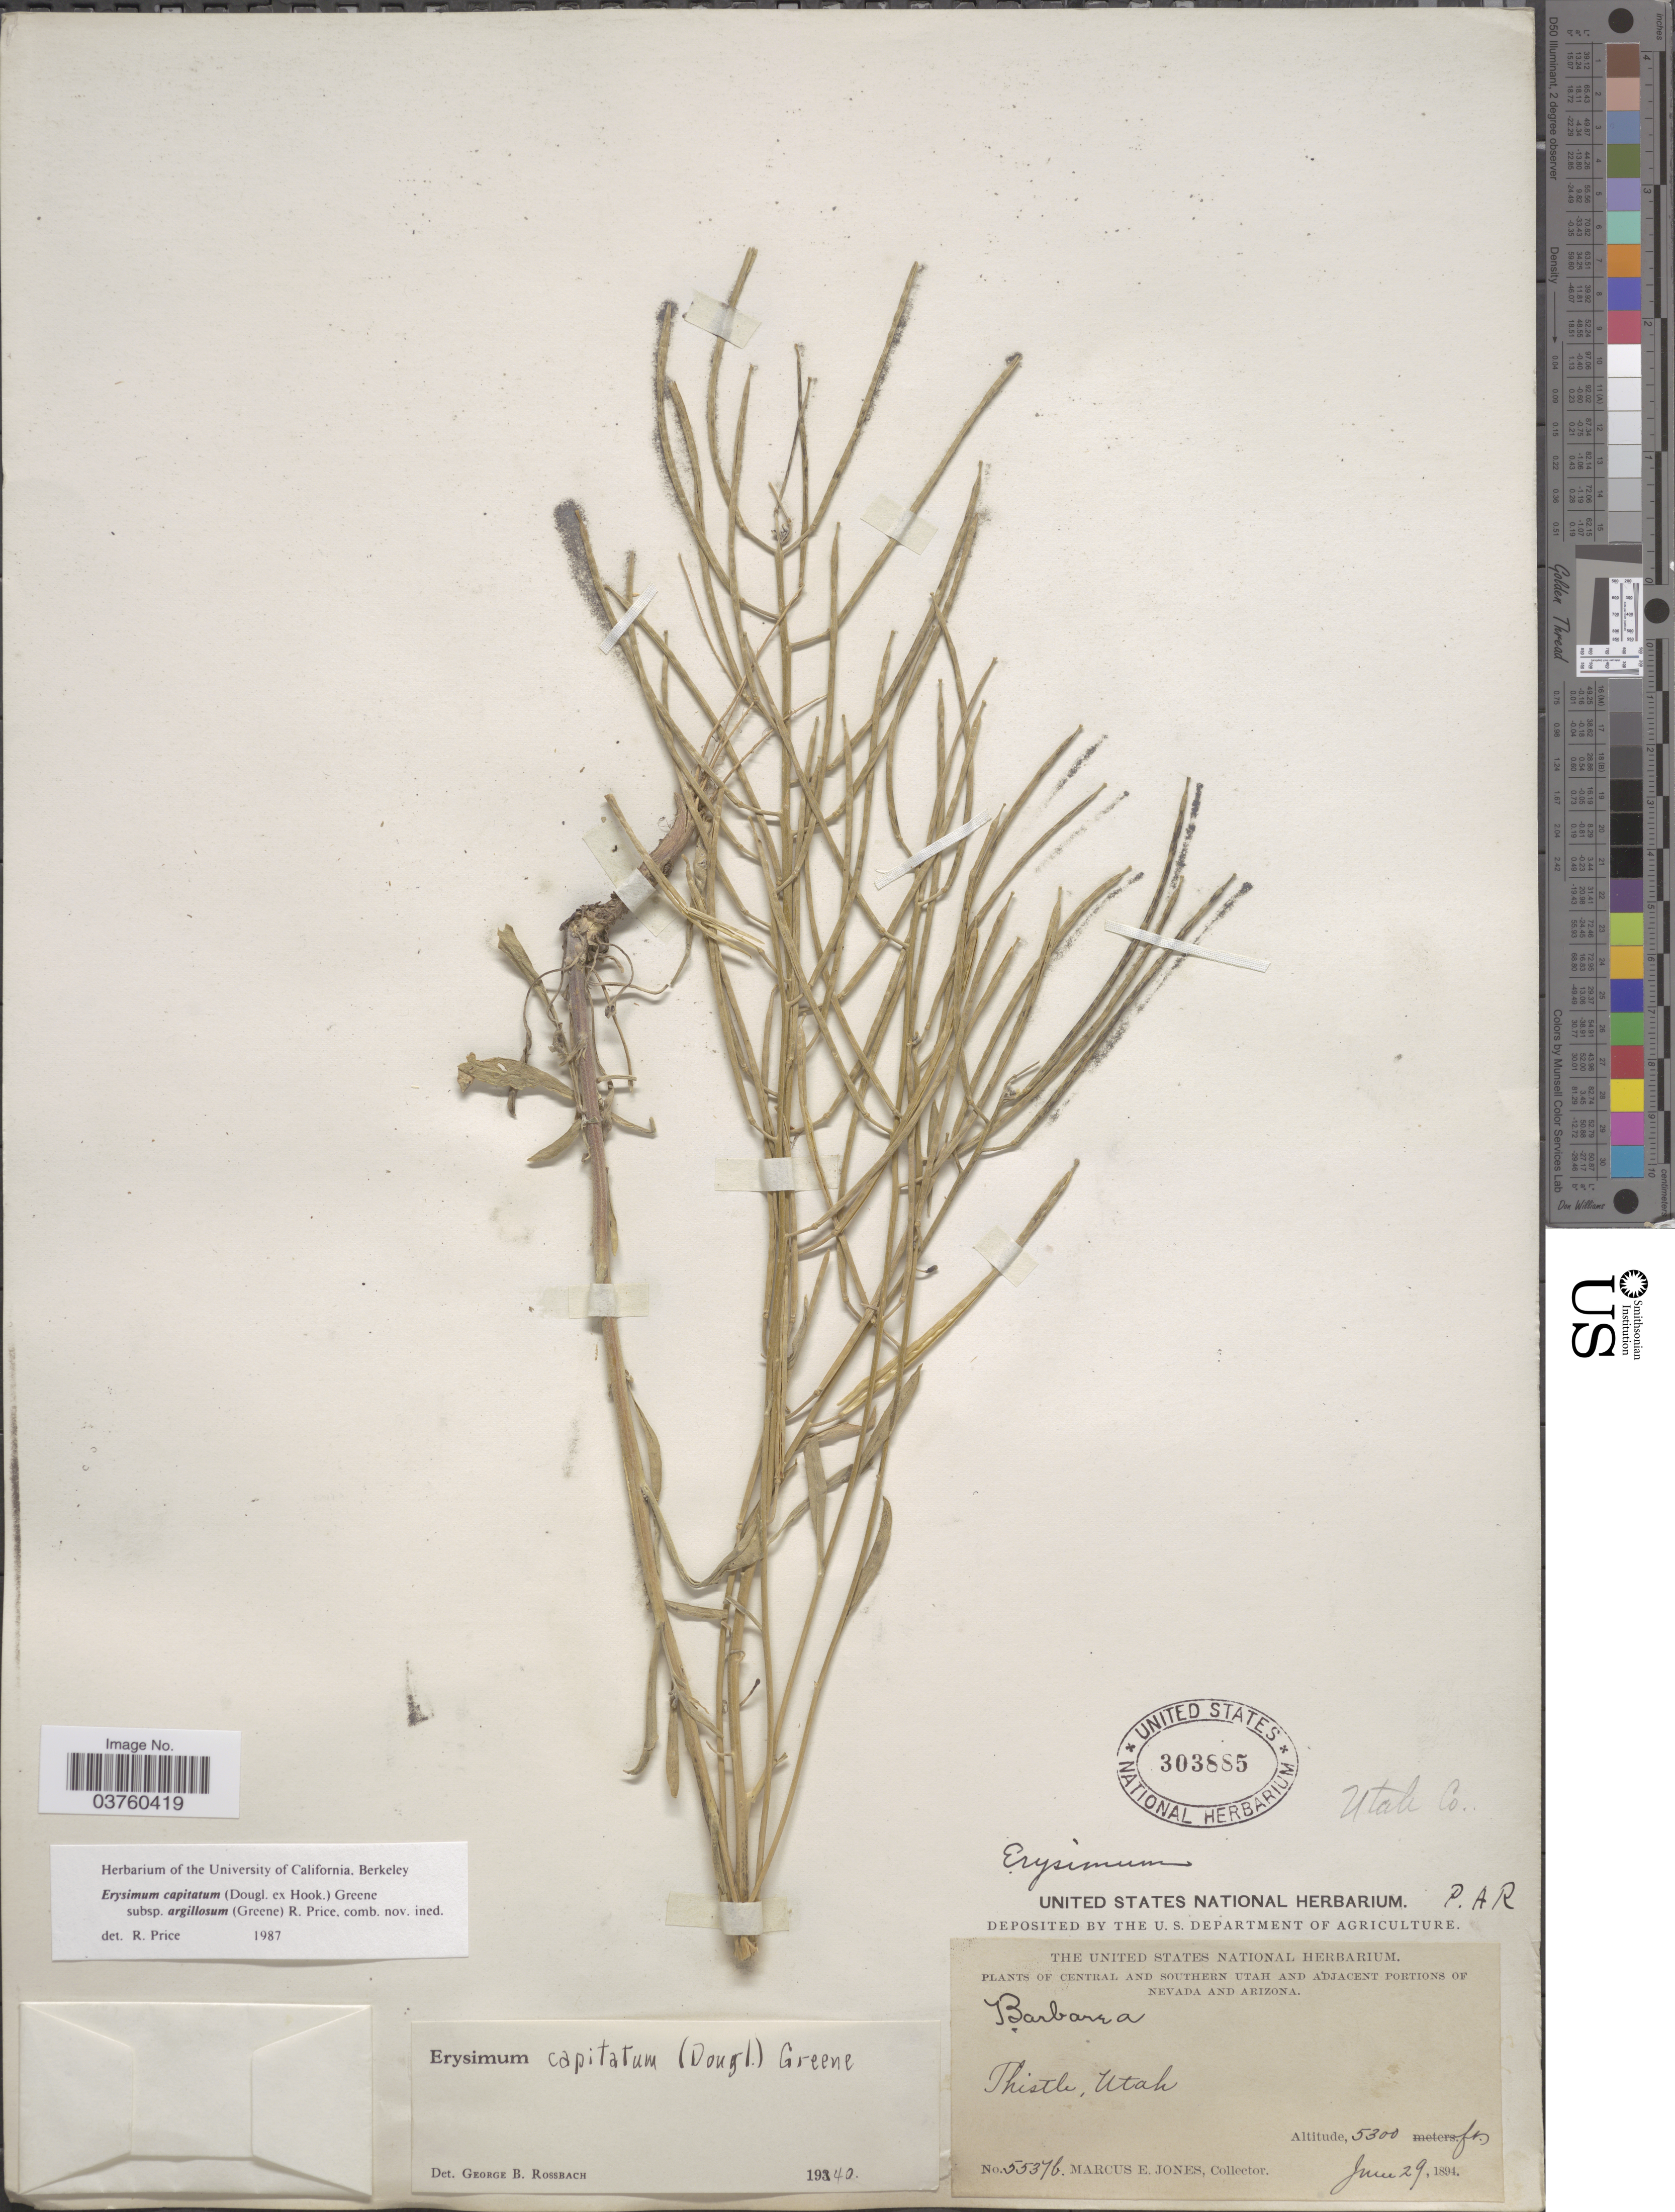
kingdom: Plantae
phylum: Tracheophyta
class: Magnoliopsida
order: Brassicales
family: Brassicaceae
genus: Erysimum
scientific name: Erysimum capitatum subsp. argillosum (Greene) R.A. Price comb. nov. ined.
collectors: M. E. Jones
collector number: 5537b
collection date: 1894-06-29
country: United States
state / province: Utah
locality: Utah Co. Central and Southern Utah. Thistle.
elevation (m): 1615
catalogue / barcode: US 303885